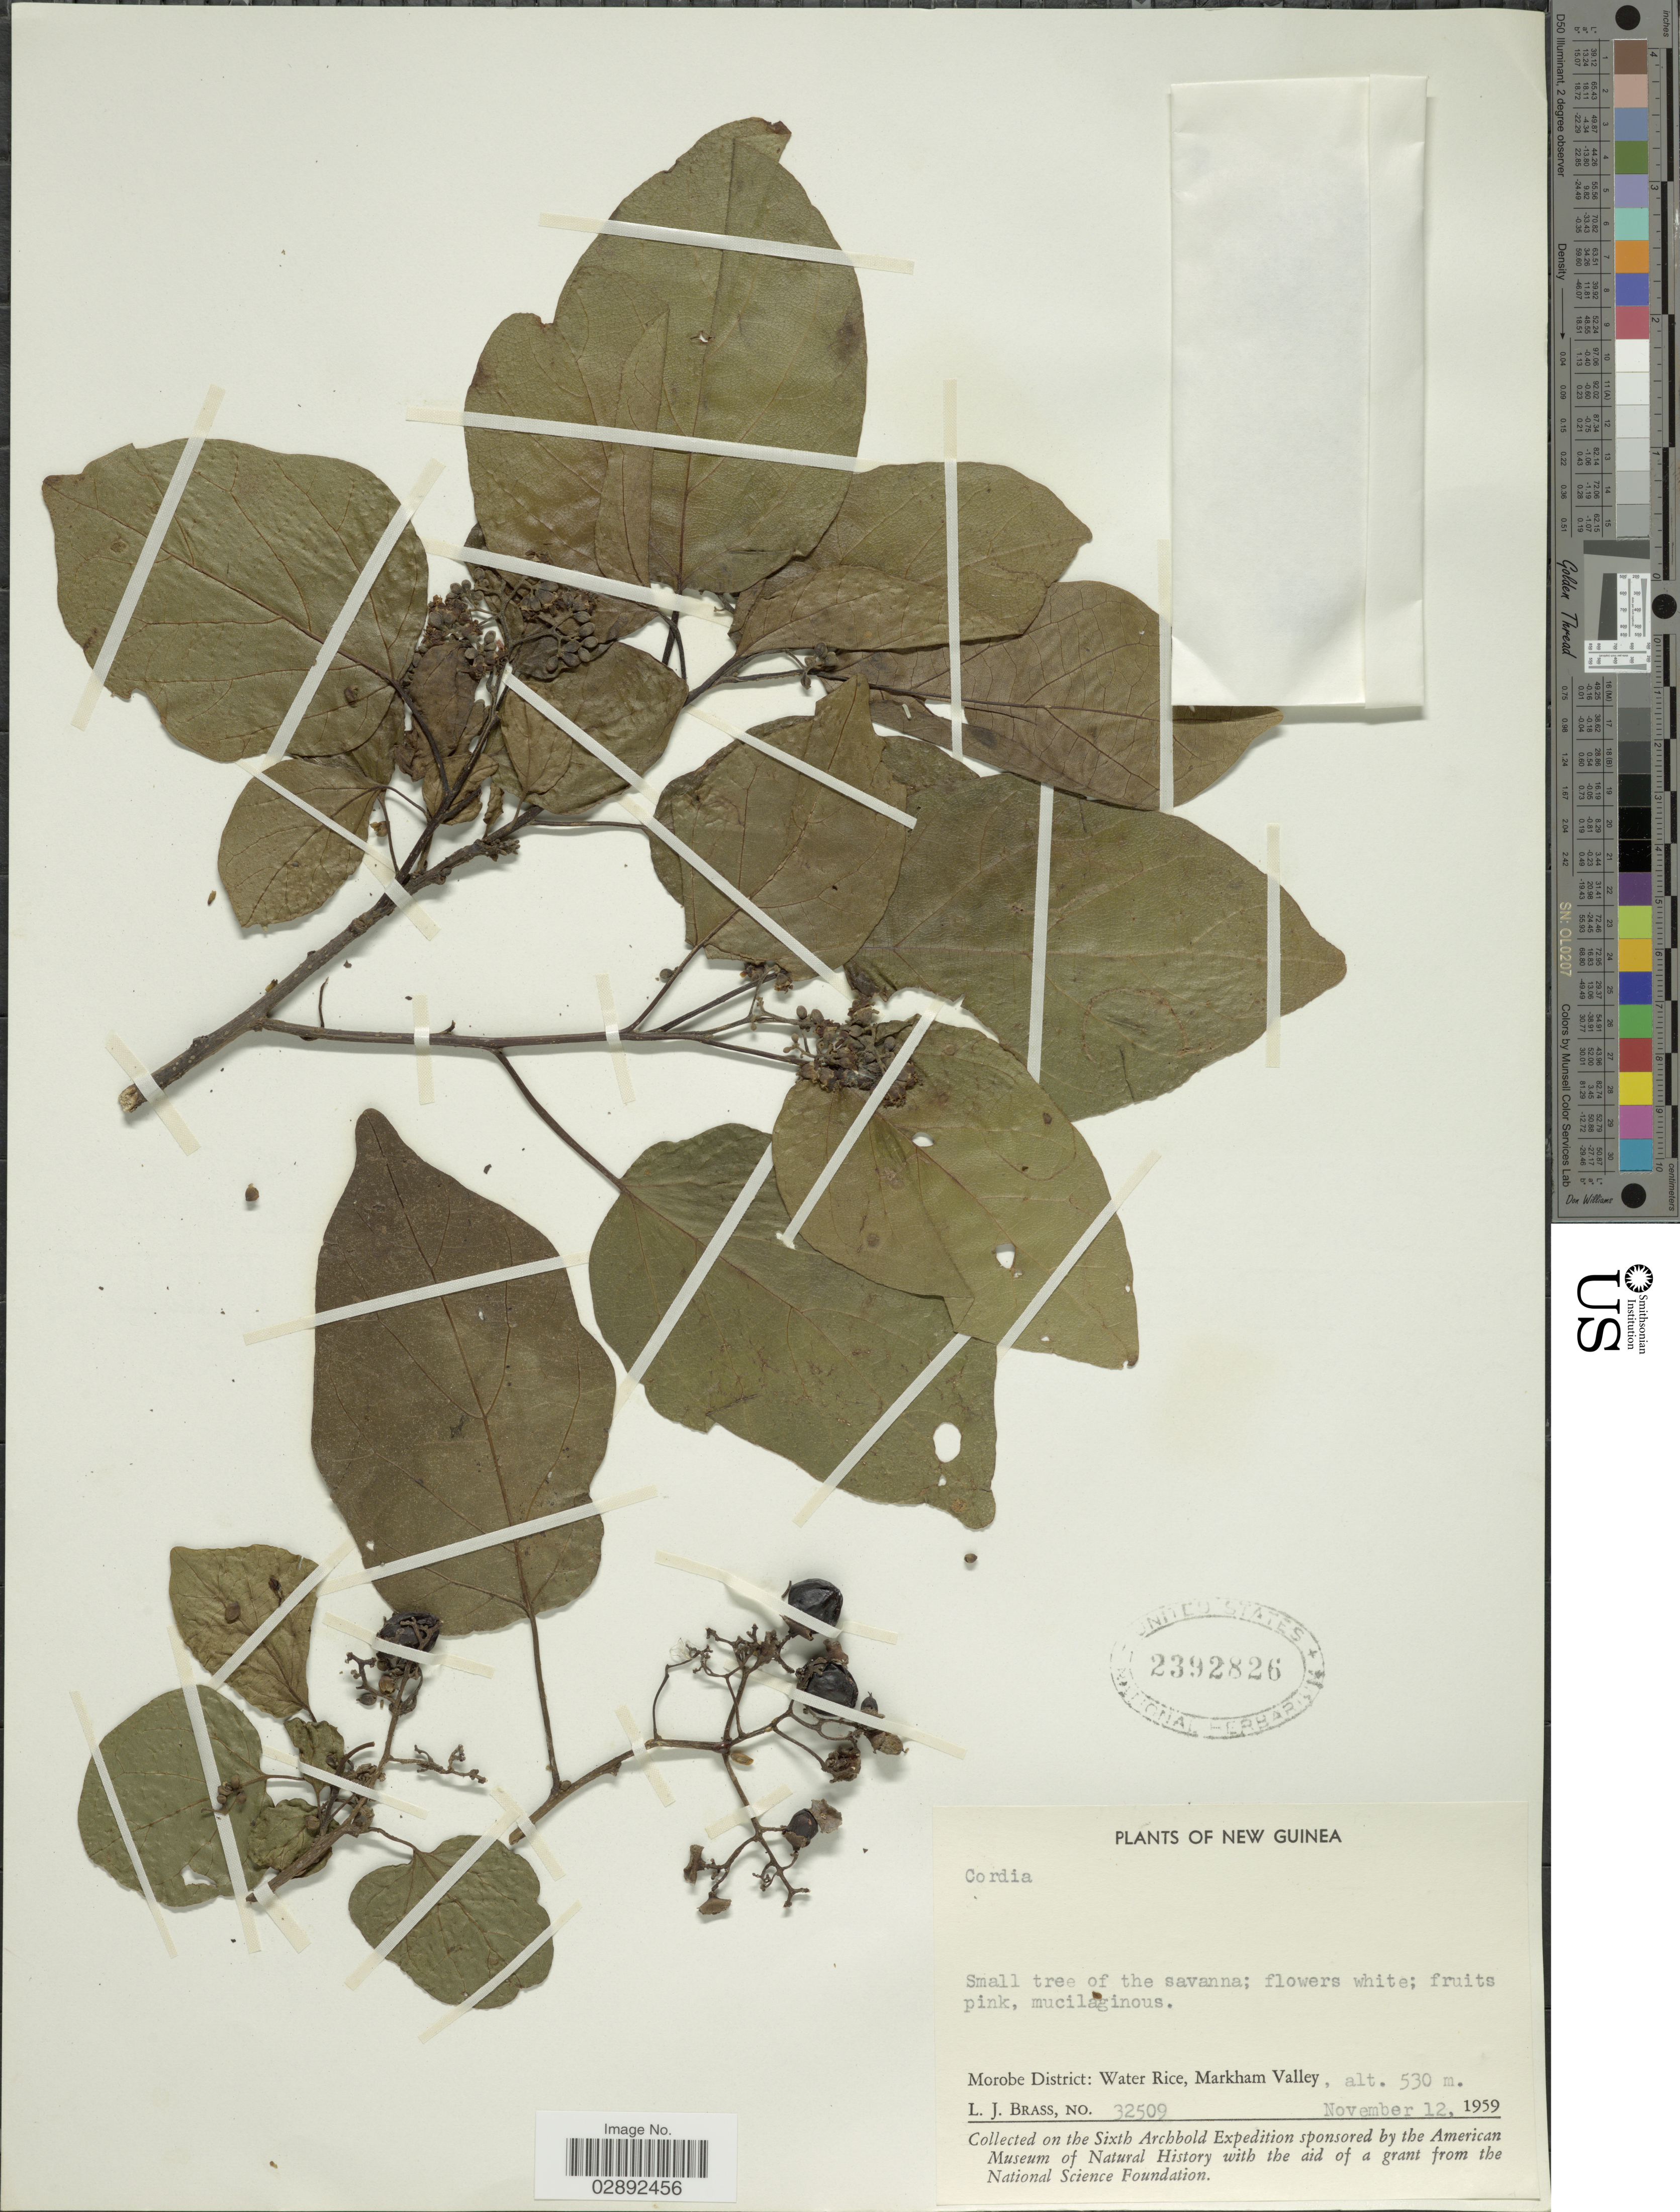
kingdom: Plantae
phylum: Tracheophyta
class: Magnoliopsida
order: Boraginales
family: Cordiaceae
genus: Cordia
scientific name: Cordia sp.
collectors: L. J. Brass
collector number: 32509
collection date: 1959-11-12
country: Papua New Guinea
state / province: Morobe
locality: New Guinea. Morobe District: Walter Rice, Markham Valley.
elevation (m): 530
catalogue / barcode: US 2392826